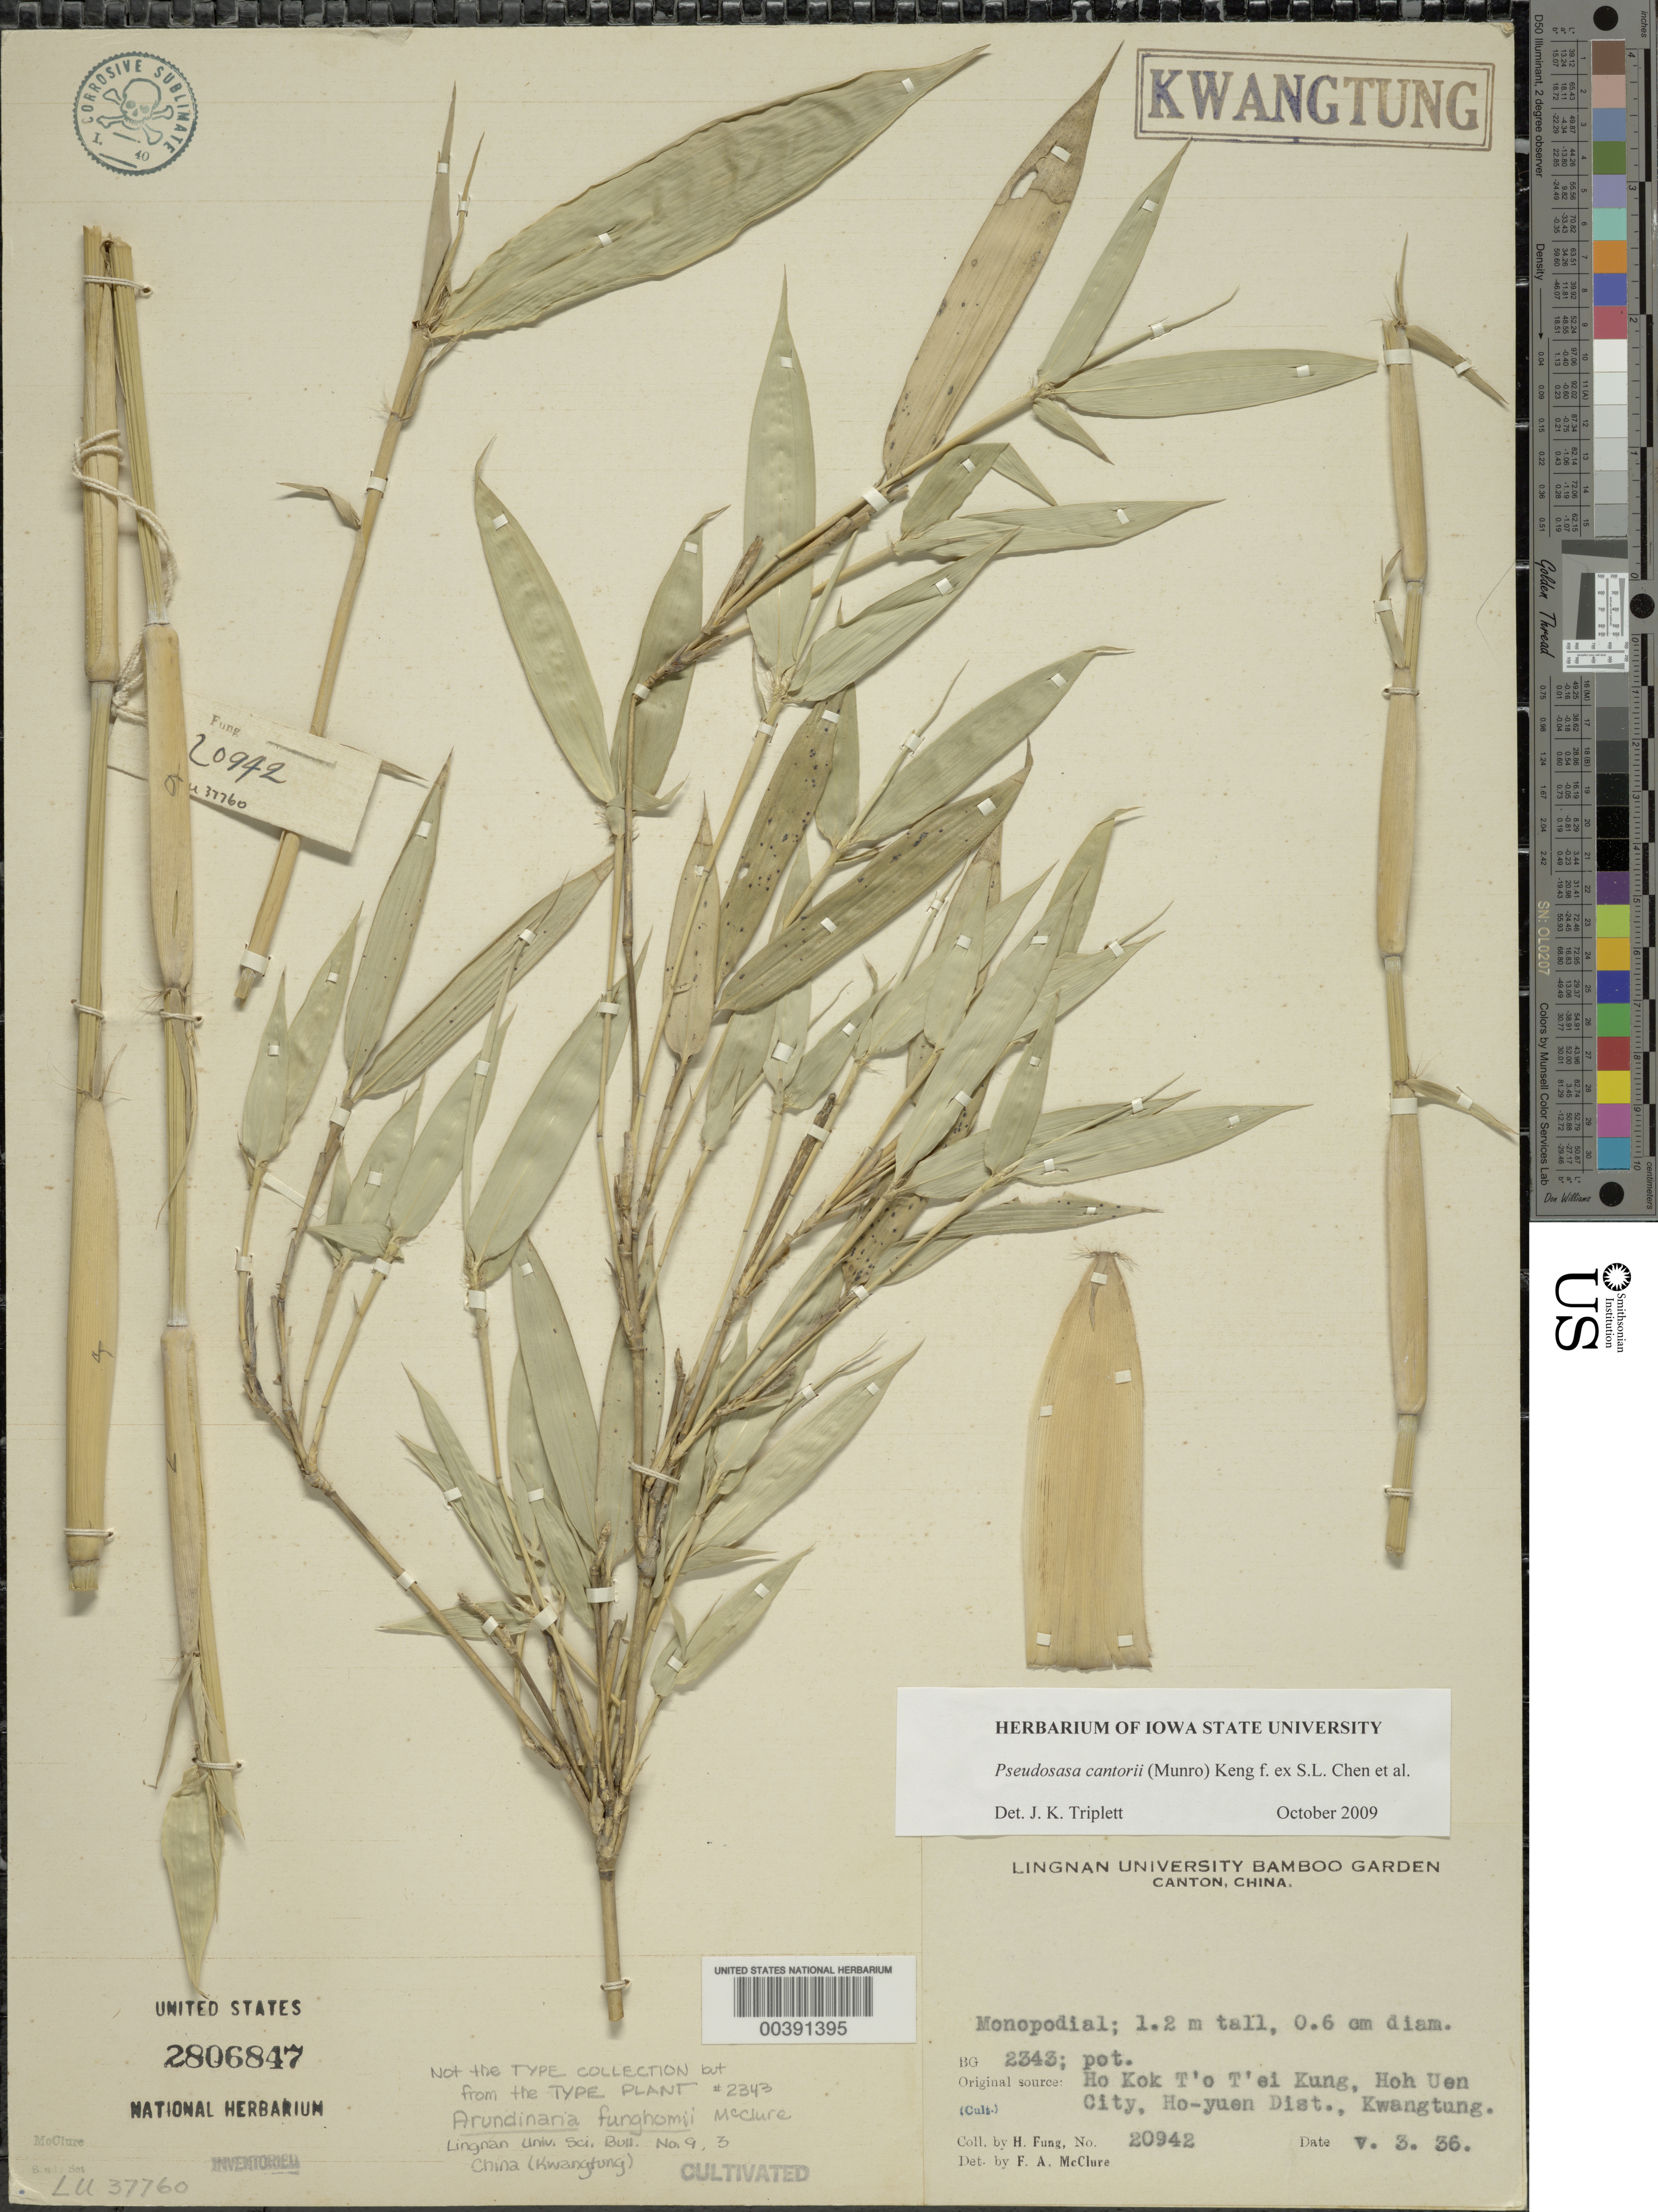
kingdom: Plantae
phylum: Tracheophyta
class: Liliopsida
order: Poales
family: Poaceae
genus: Pseudosasa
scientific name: Pseudosasa cantorii (Munro) Keng f. ex S.L. Chen et al.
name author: (Munro) Keng f. ex S.L. Chen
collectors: H. L. Fung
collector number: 20942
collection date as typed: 03 May 1936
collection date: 1936-05-03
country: China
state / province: Guangdong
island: Honam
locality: Lingnan Univ. Bamboo Garden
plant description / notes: Originally collected Ho Kok T'o T'ei Kung, Hoh Uen City, Ho-yuen Dist.; Not from the Type collection but from the Type Plant # 2343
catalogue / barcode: US 2806847